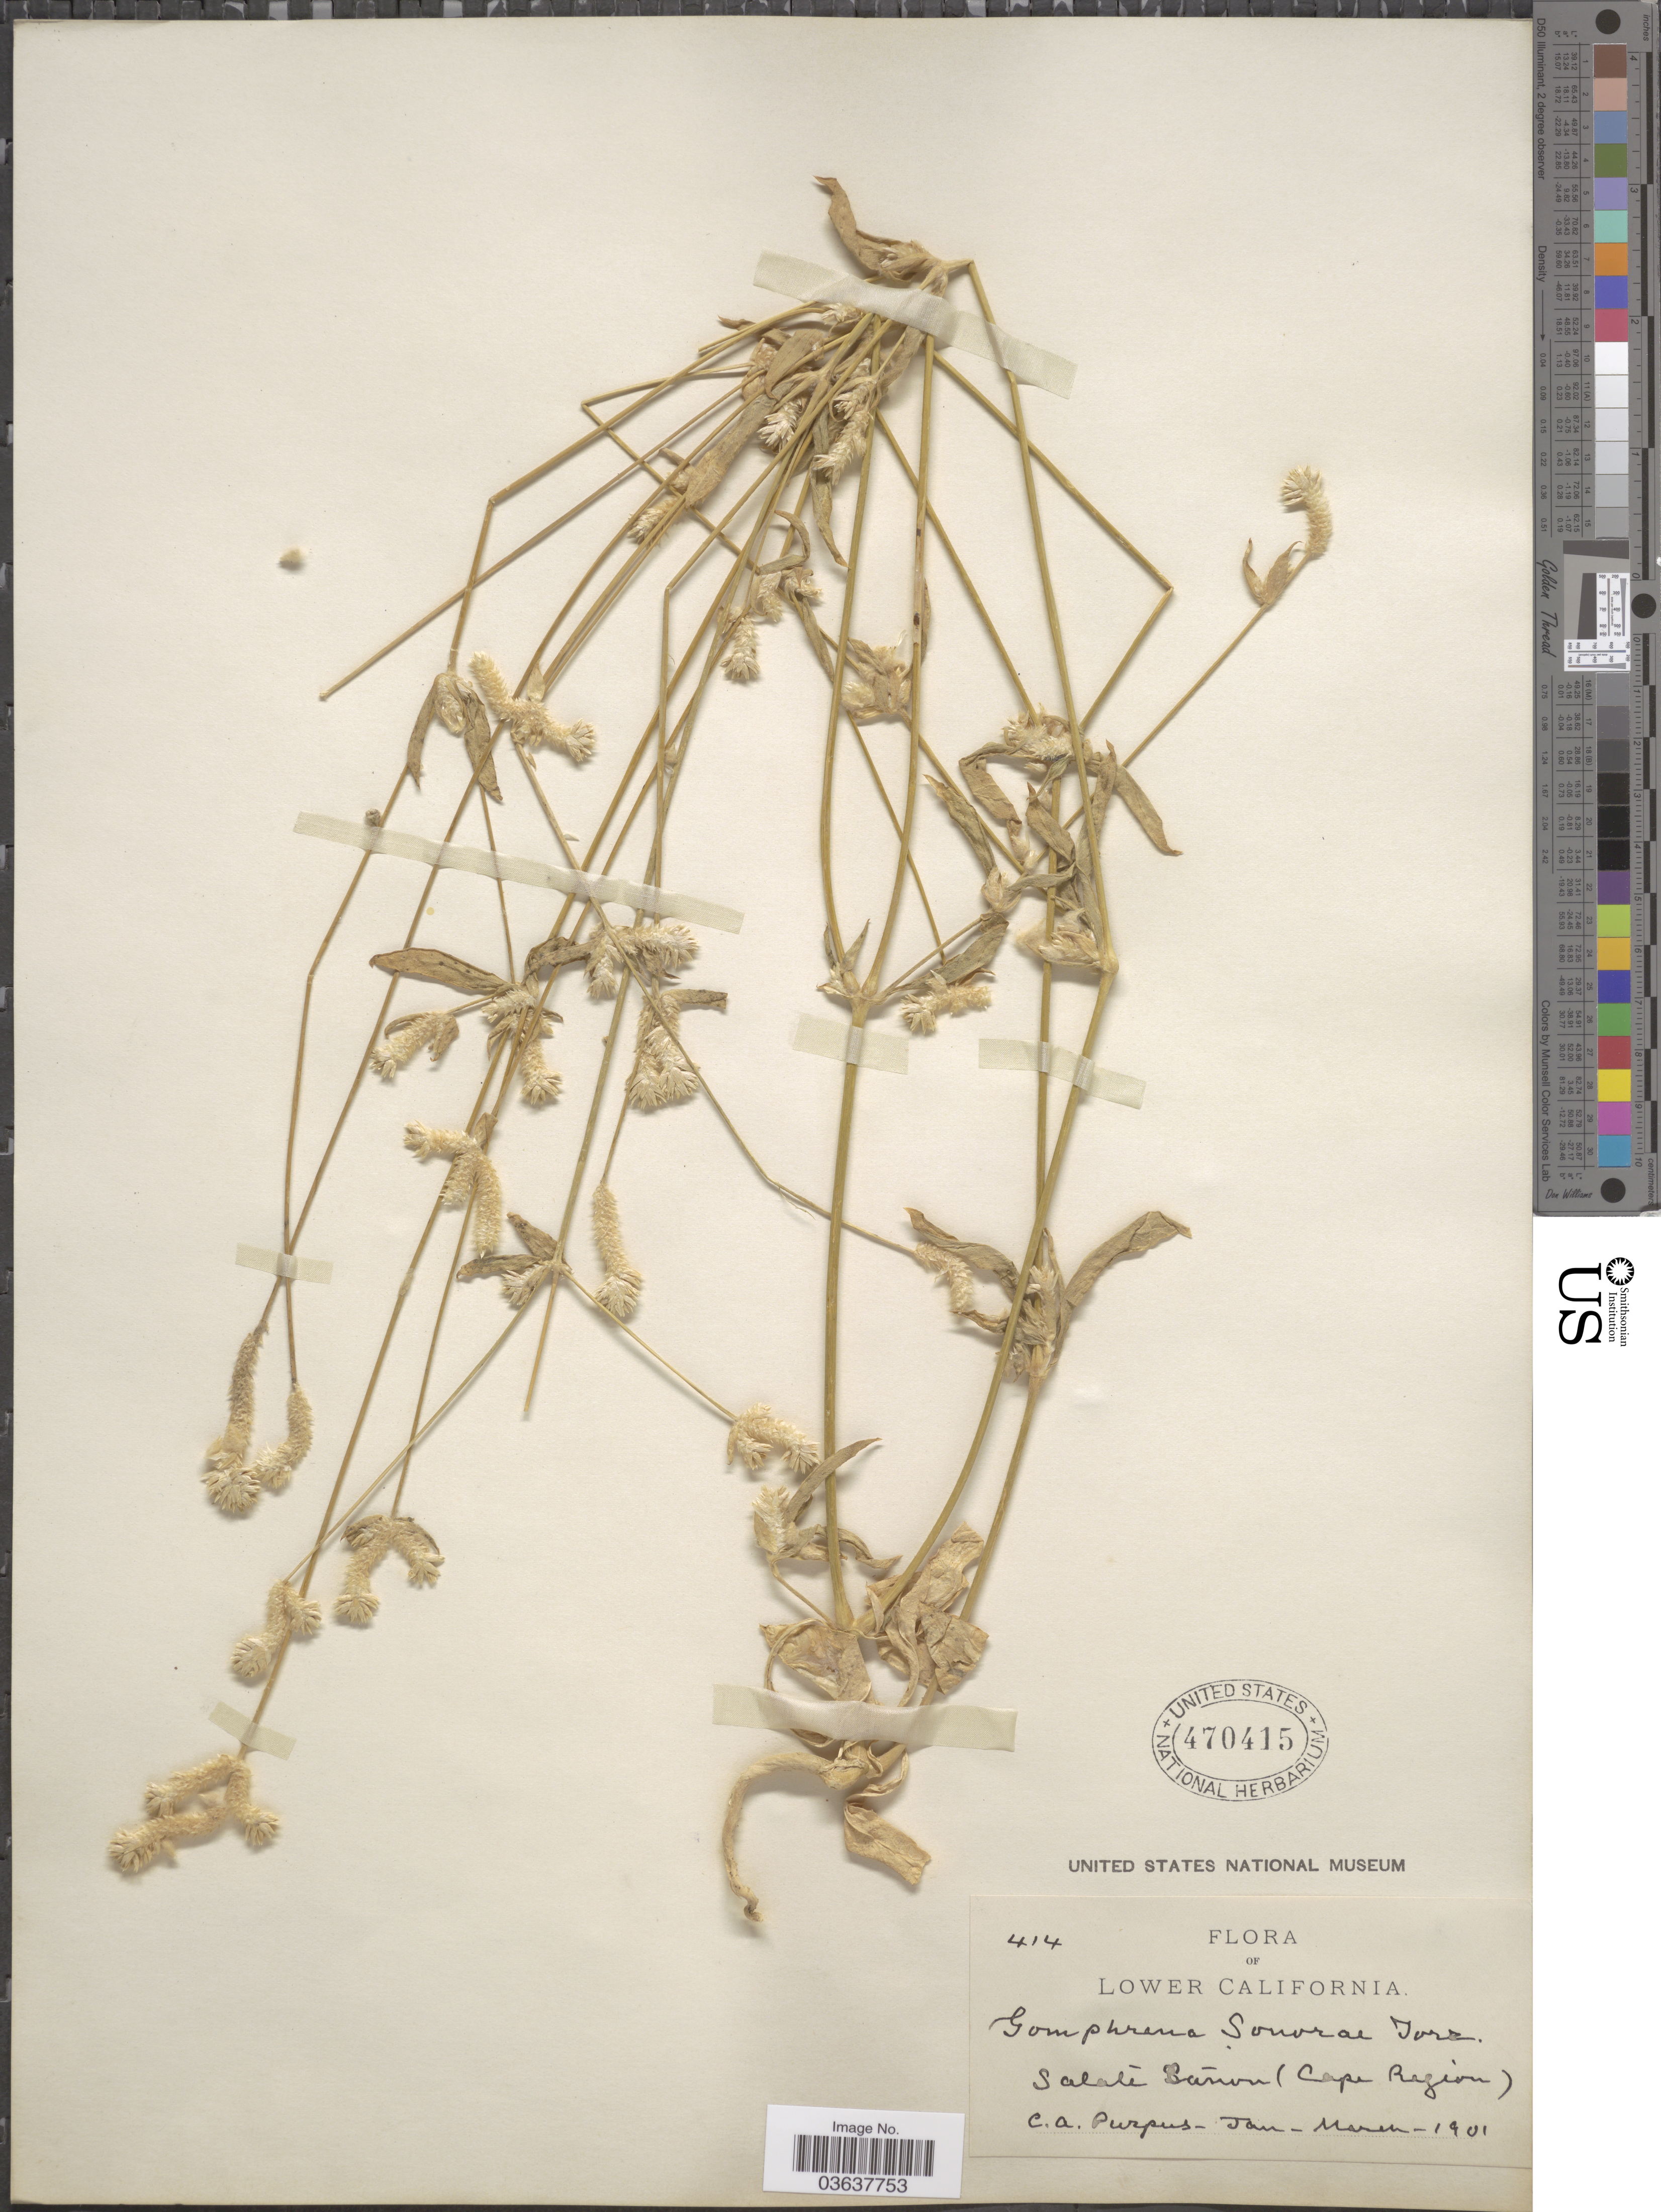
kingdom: Plantae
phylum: Tracheophyta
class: Magnoliopsida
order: Caryophyllales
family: Amaranthaceae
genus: Gomphrena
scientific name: Gomphrena sonorae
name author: Torr. in Emory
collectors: C. A. Purpus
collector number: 414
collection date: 1901-01/1901-03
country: Mexico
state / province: Baja California Sur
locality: Lower California. Salale Cañon (Cape Region).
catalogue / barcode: US 470415